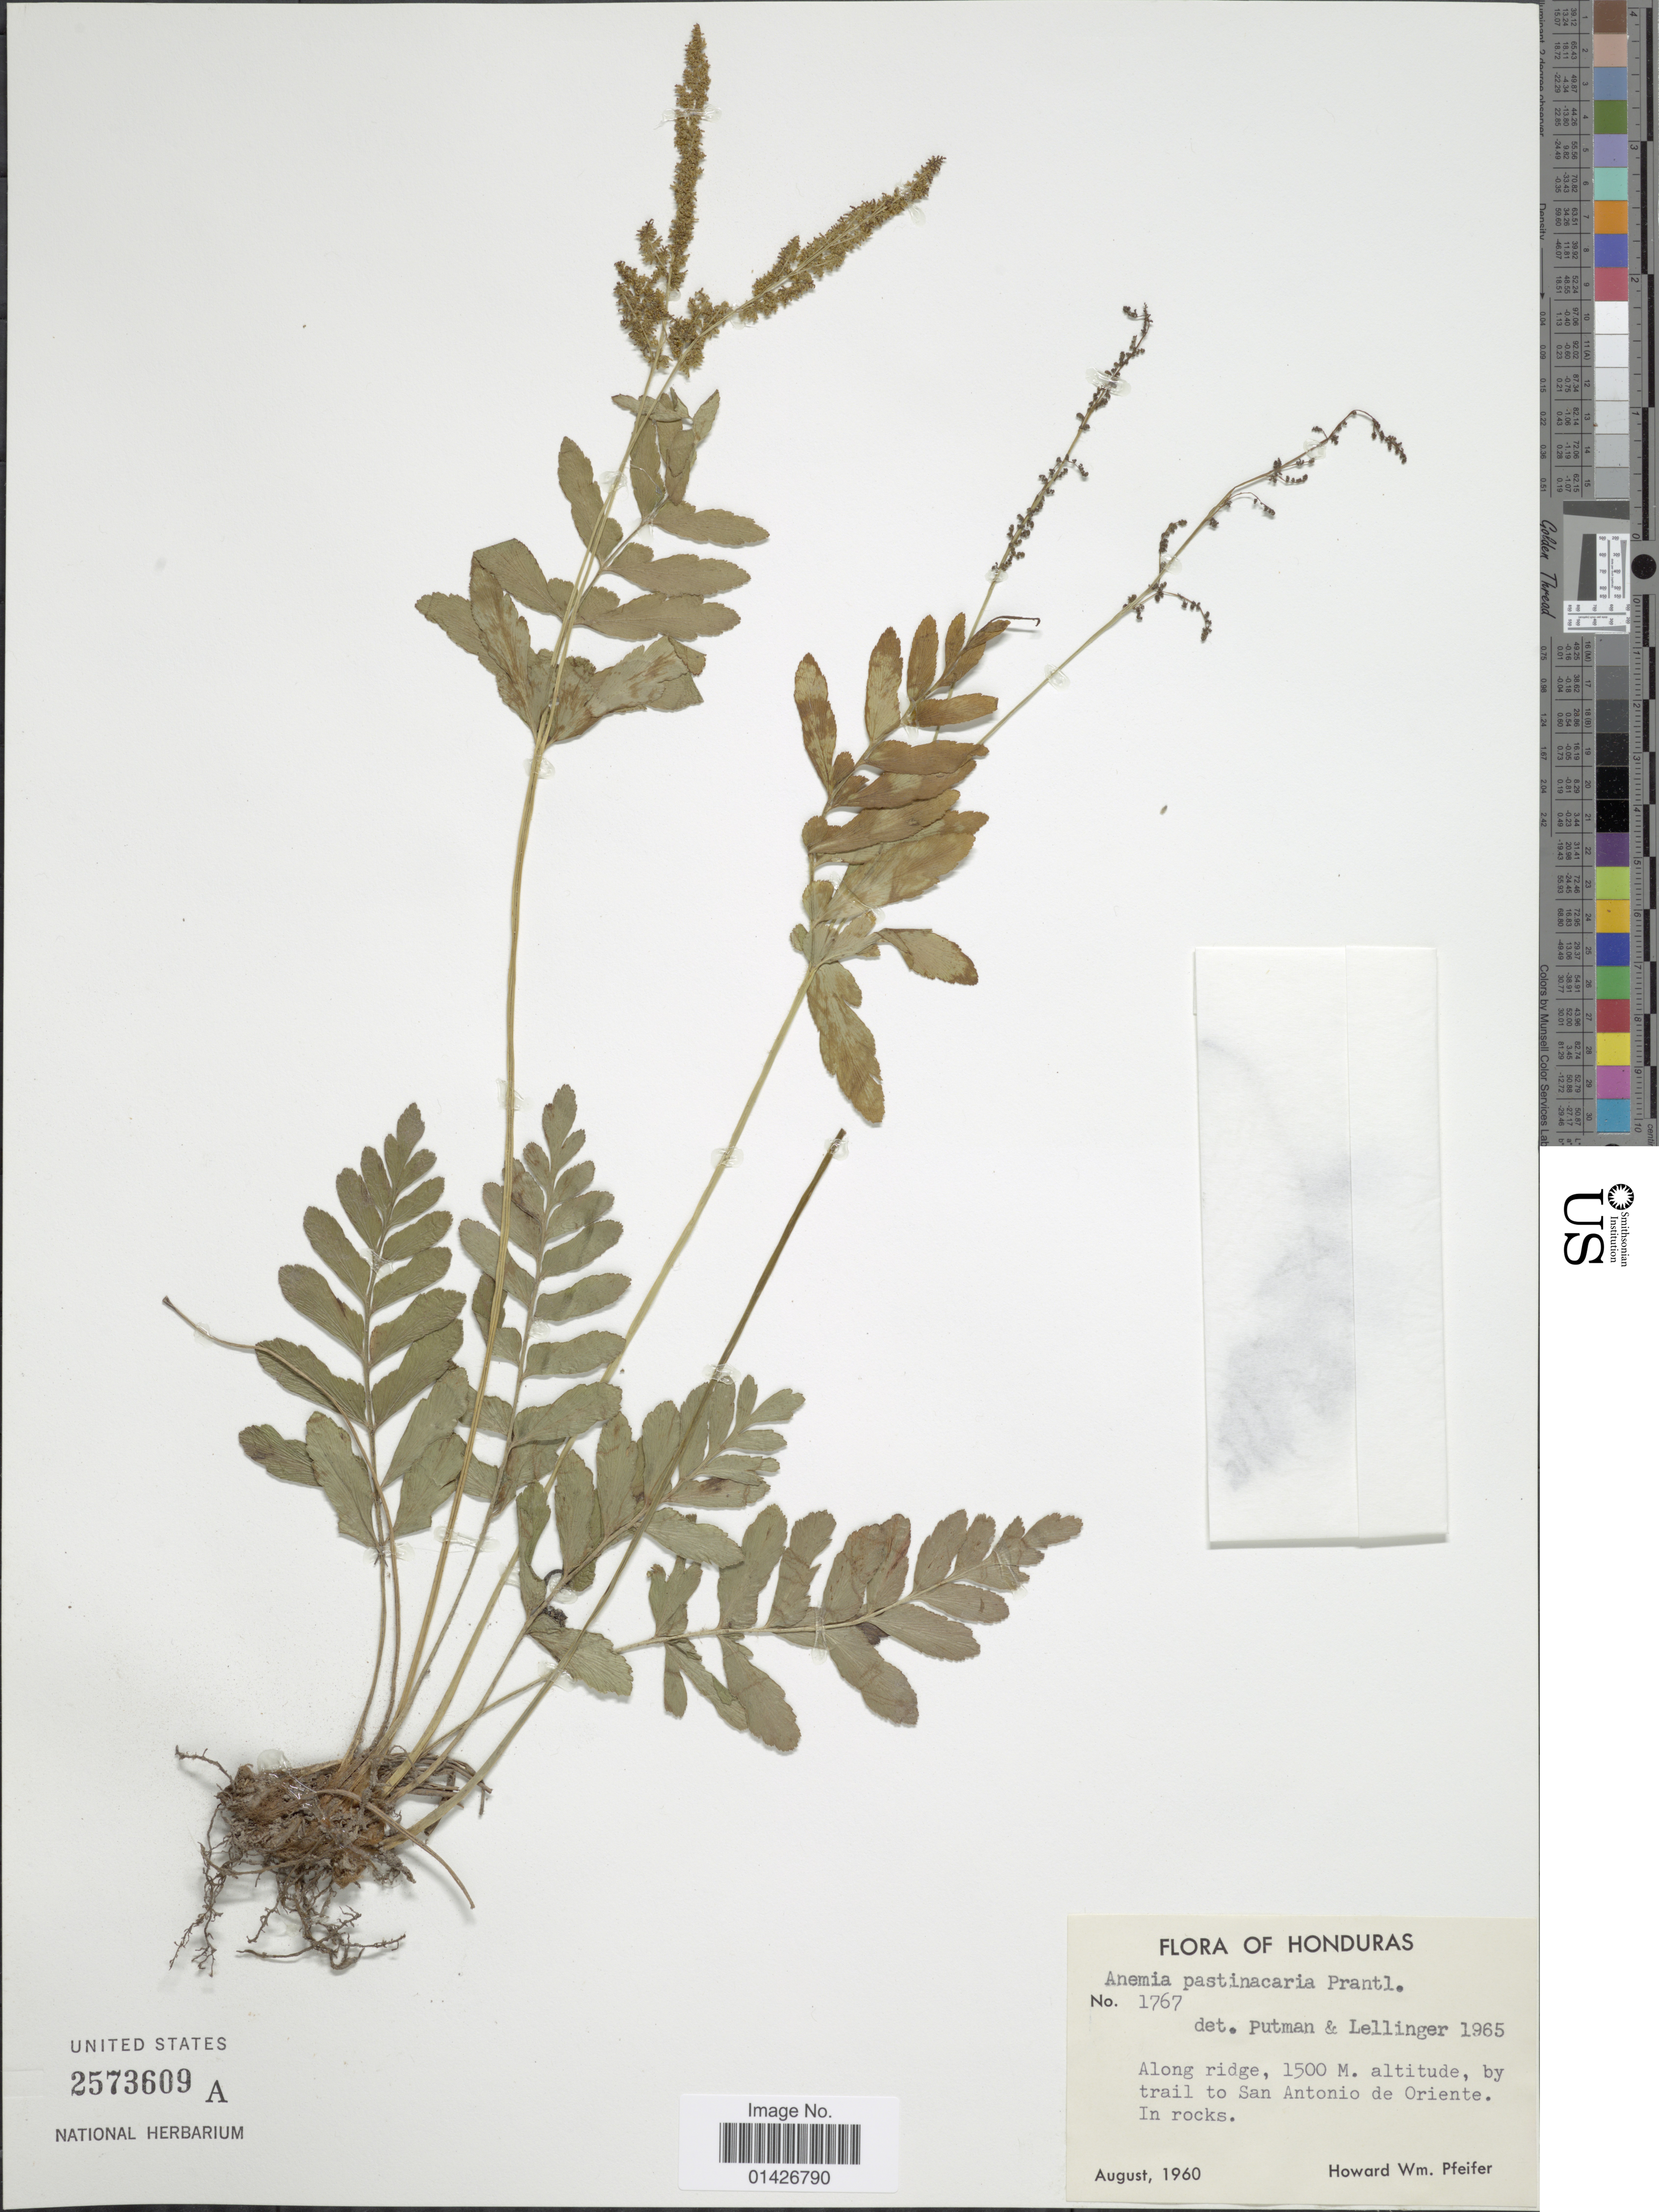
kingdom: Plantae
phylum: Tracheophyta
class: Polypodiopsida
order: Schizaeales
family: Anemiaceae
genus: Anemia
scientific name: Anemia pastinacaria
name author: Moritz ex Prantl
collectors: H. W. Pfeifer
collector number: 1767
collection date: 1960-08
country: Honduras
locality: Along ridge, by trail to San Antonio de Oriente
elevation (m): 1500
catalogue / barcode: US 2573609A